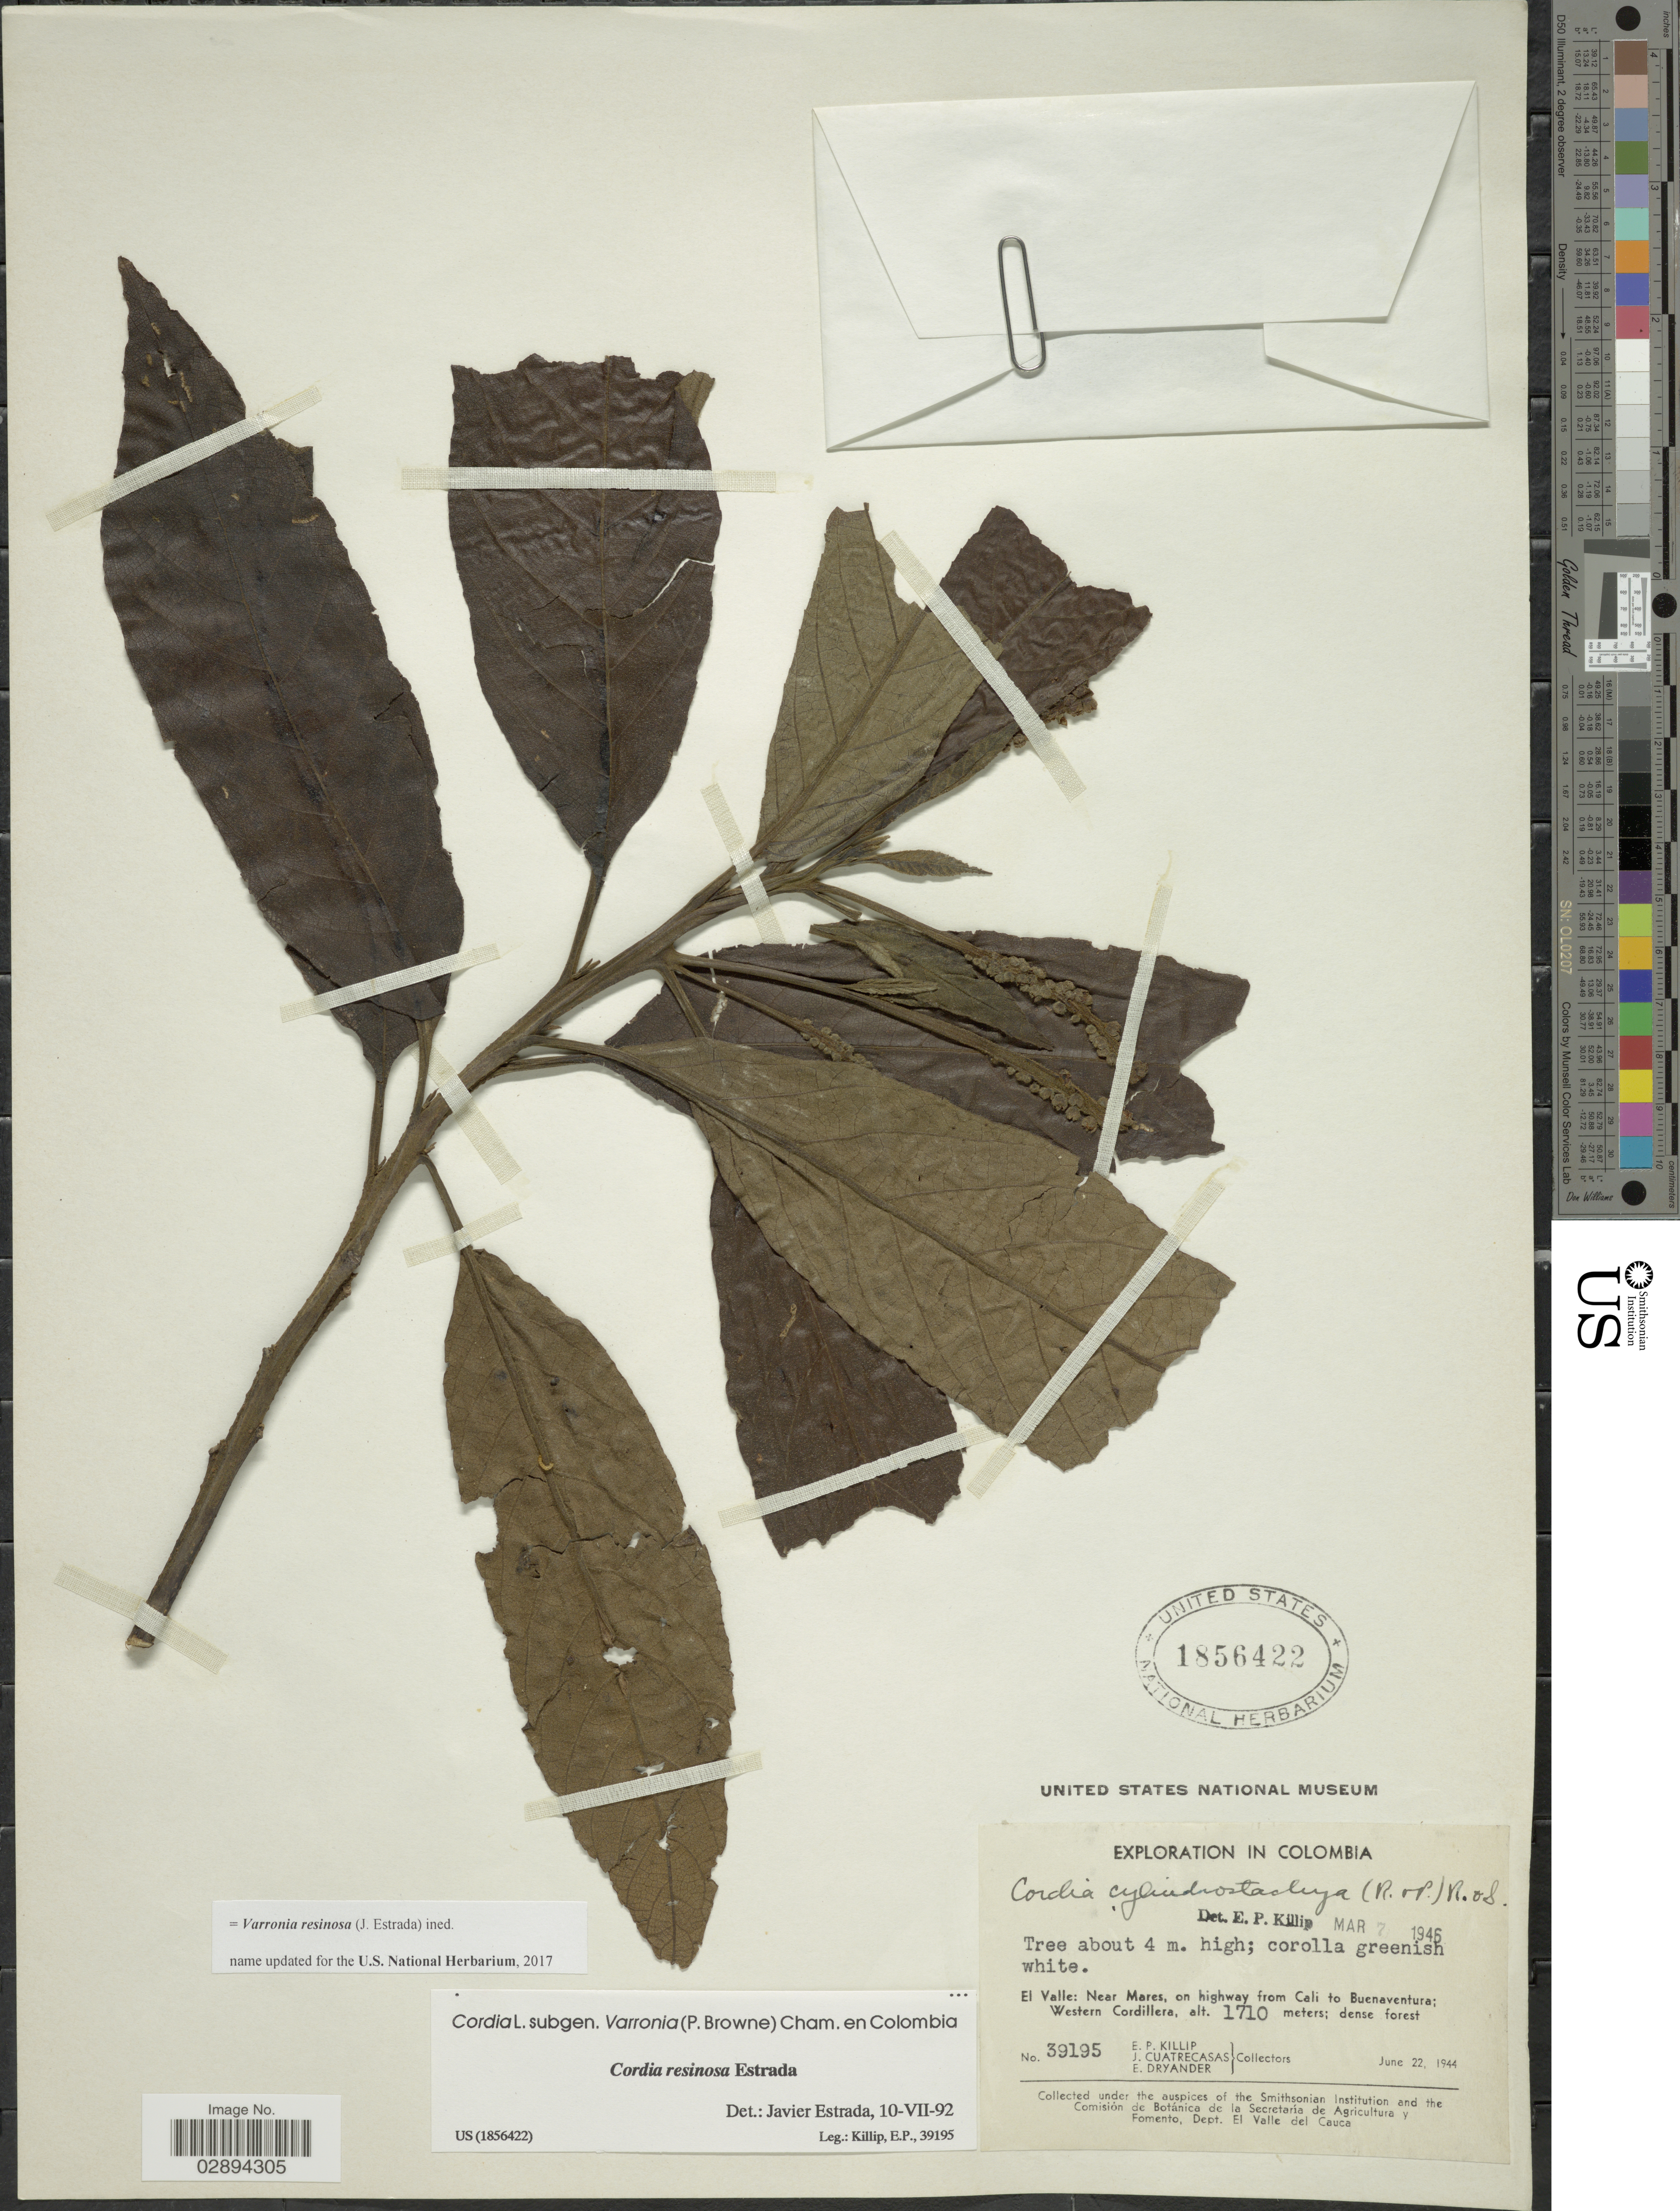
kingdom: Plantae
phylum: Tracheophyta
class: Magnoliopsida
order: Boraginales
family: Cordiaceae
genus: Varronia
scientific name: Varronia resinosa (J. Estrada) comb. nov. ined.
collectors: E. P. Killip, J. Cuatrecasas & E. Dryander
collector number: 39195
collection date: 1944-06-22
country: Colombia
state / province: Valle del Cauca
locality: El Valle, Near Mares, on highway from Cali to Buenaventura, Western Cordillera.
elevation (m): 1710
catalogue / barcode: US 1856422